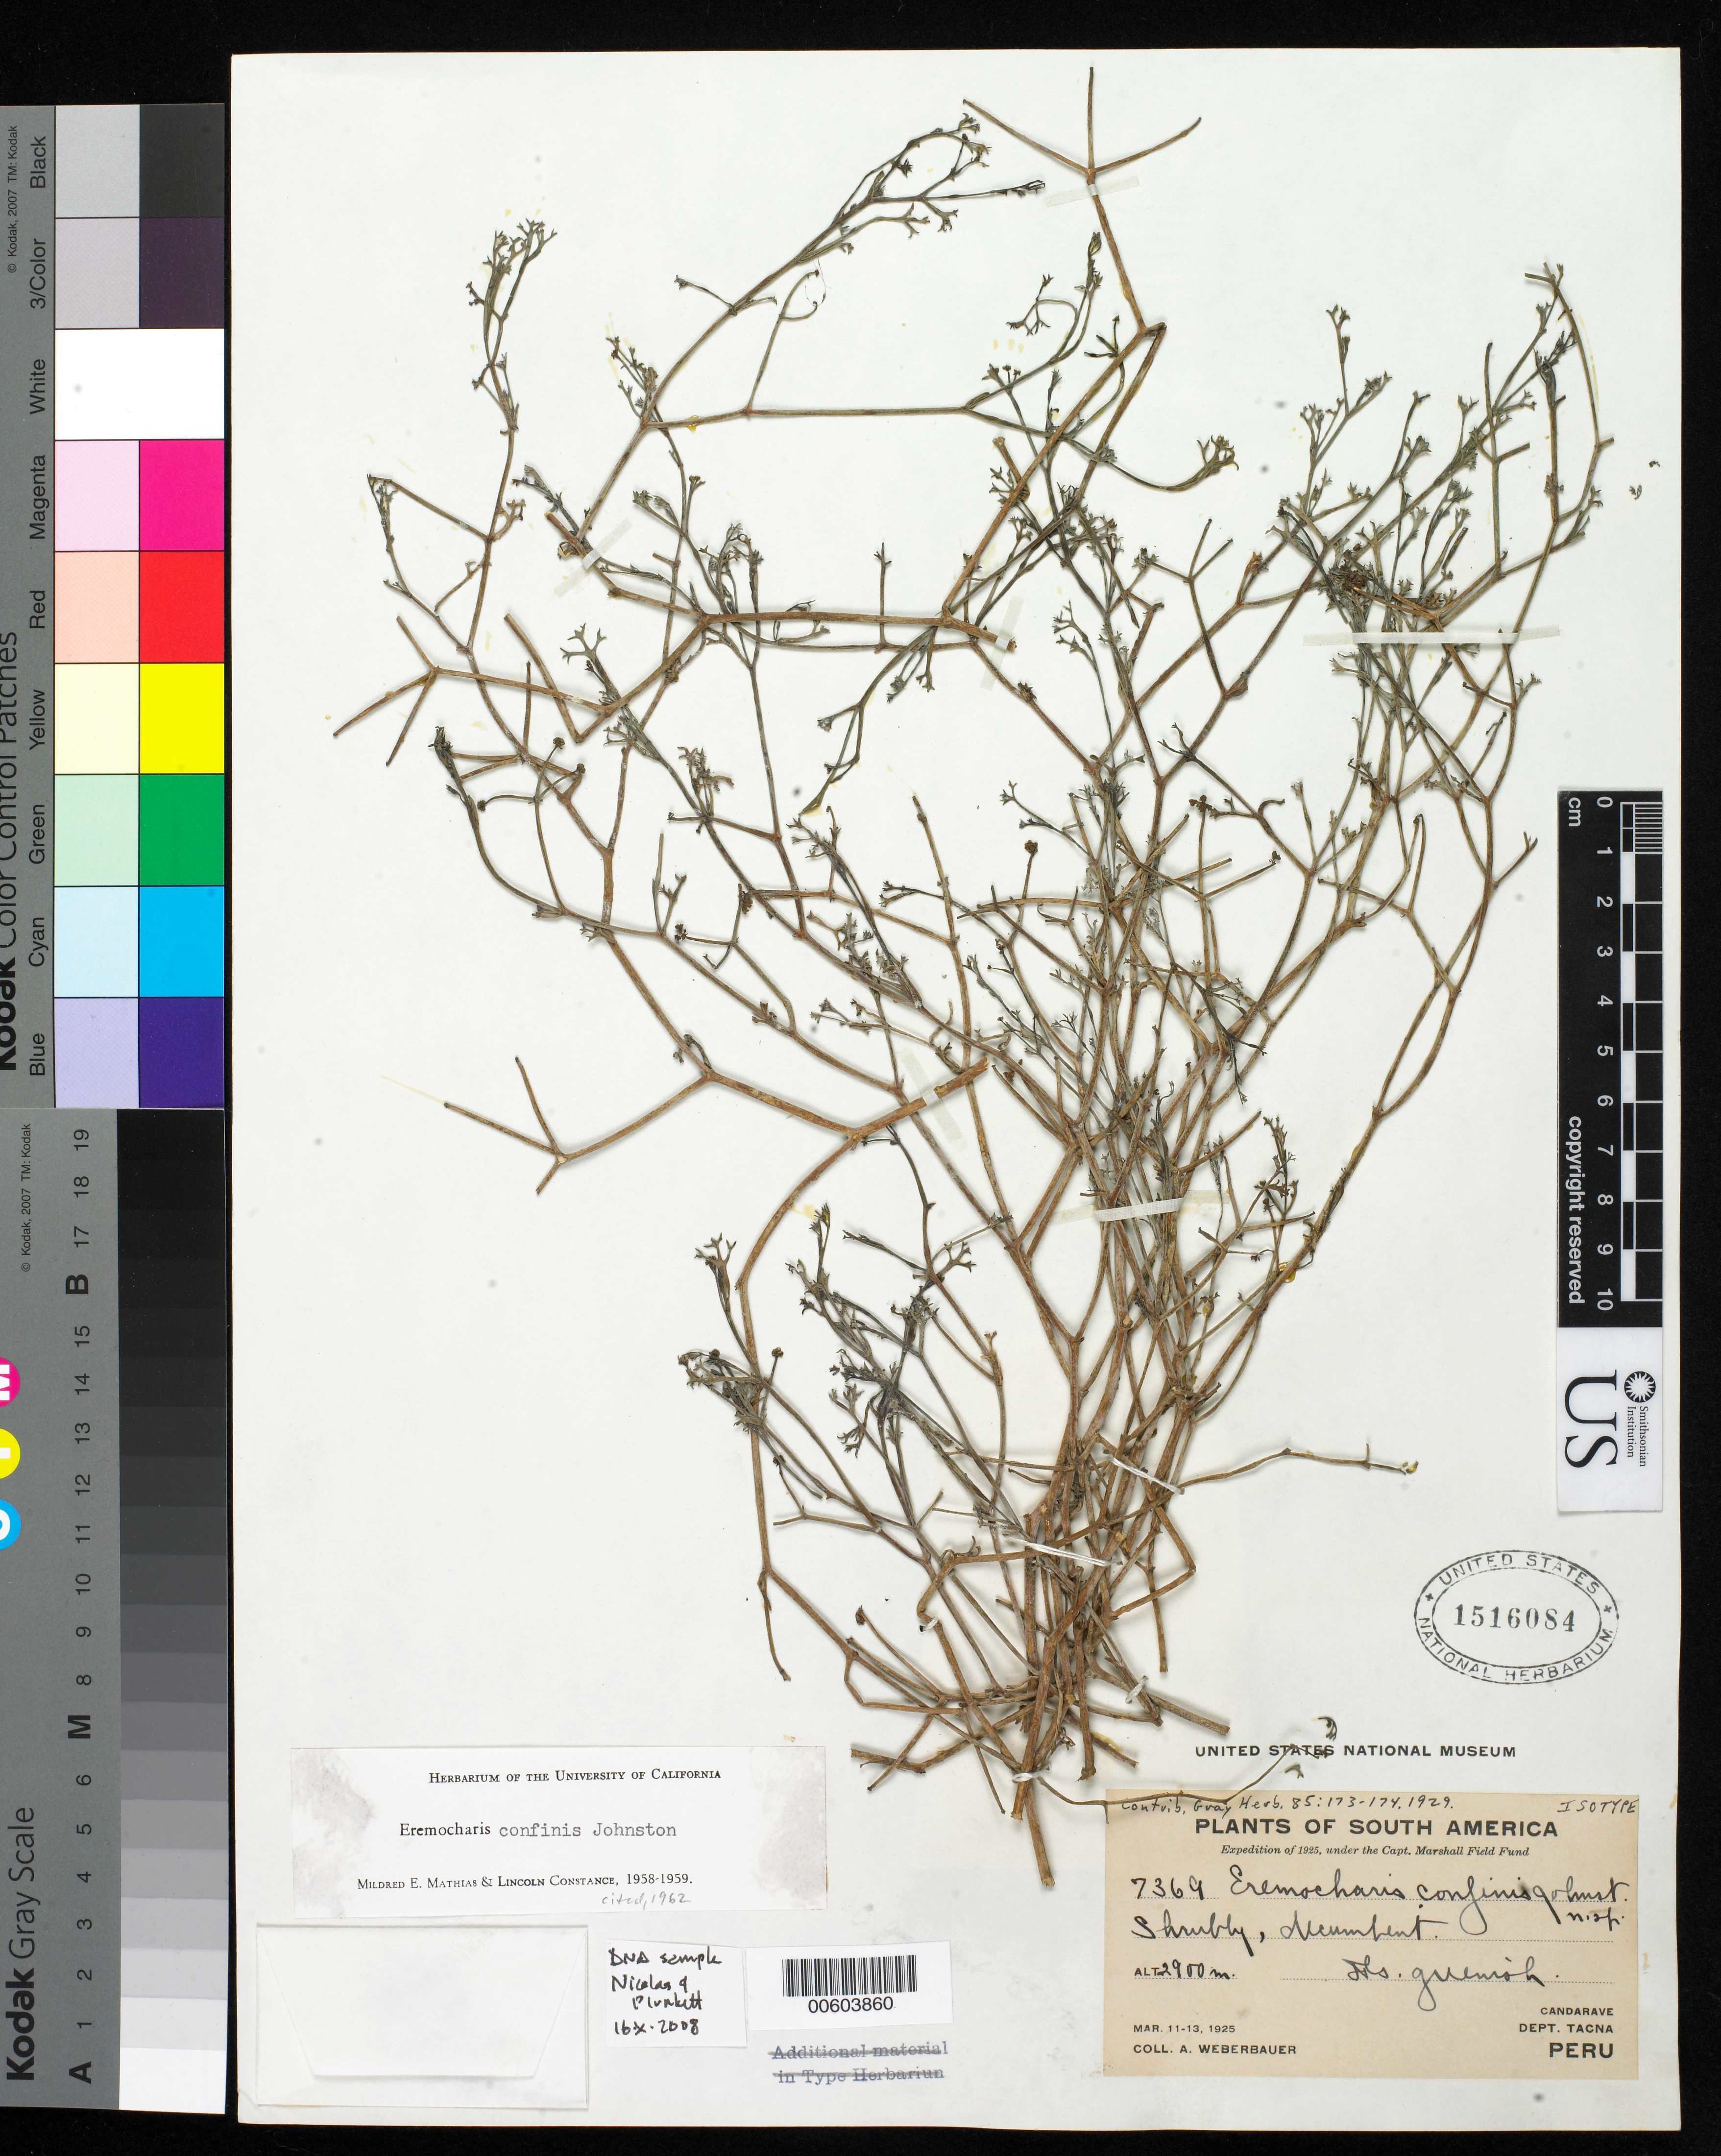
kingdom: Plantae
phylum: Tracheophyta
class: Magnoliopsida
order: Apiales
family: Apiaceae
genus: Eremocharis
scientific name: Eremocharis confinis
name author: I.M. Johnst.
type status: Isotype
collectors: A. Weberbauer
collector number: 7369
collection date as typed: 11 Mar 1925 to 13 Mar 1925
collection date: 1925-03-11/1925-03-13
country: Peru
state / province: Tacna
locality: Candarave.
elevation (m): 2900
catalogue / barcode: US 1516084